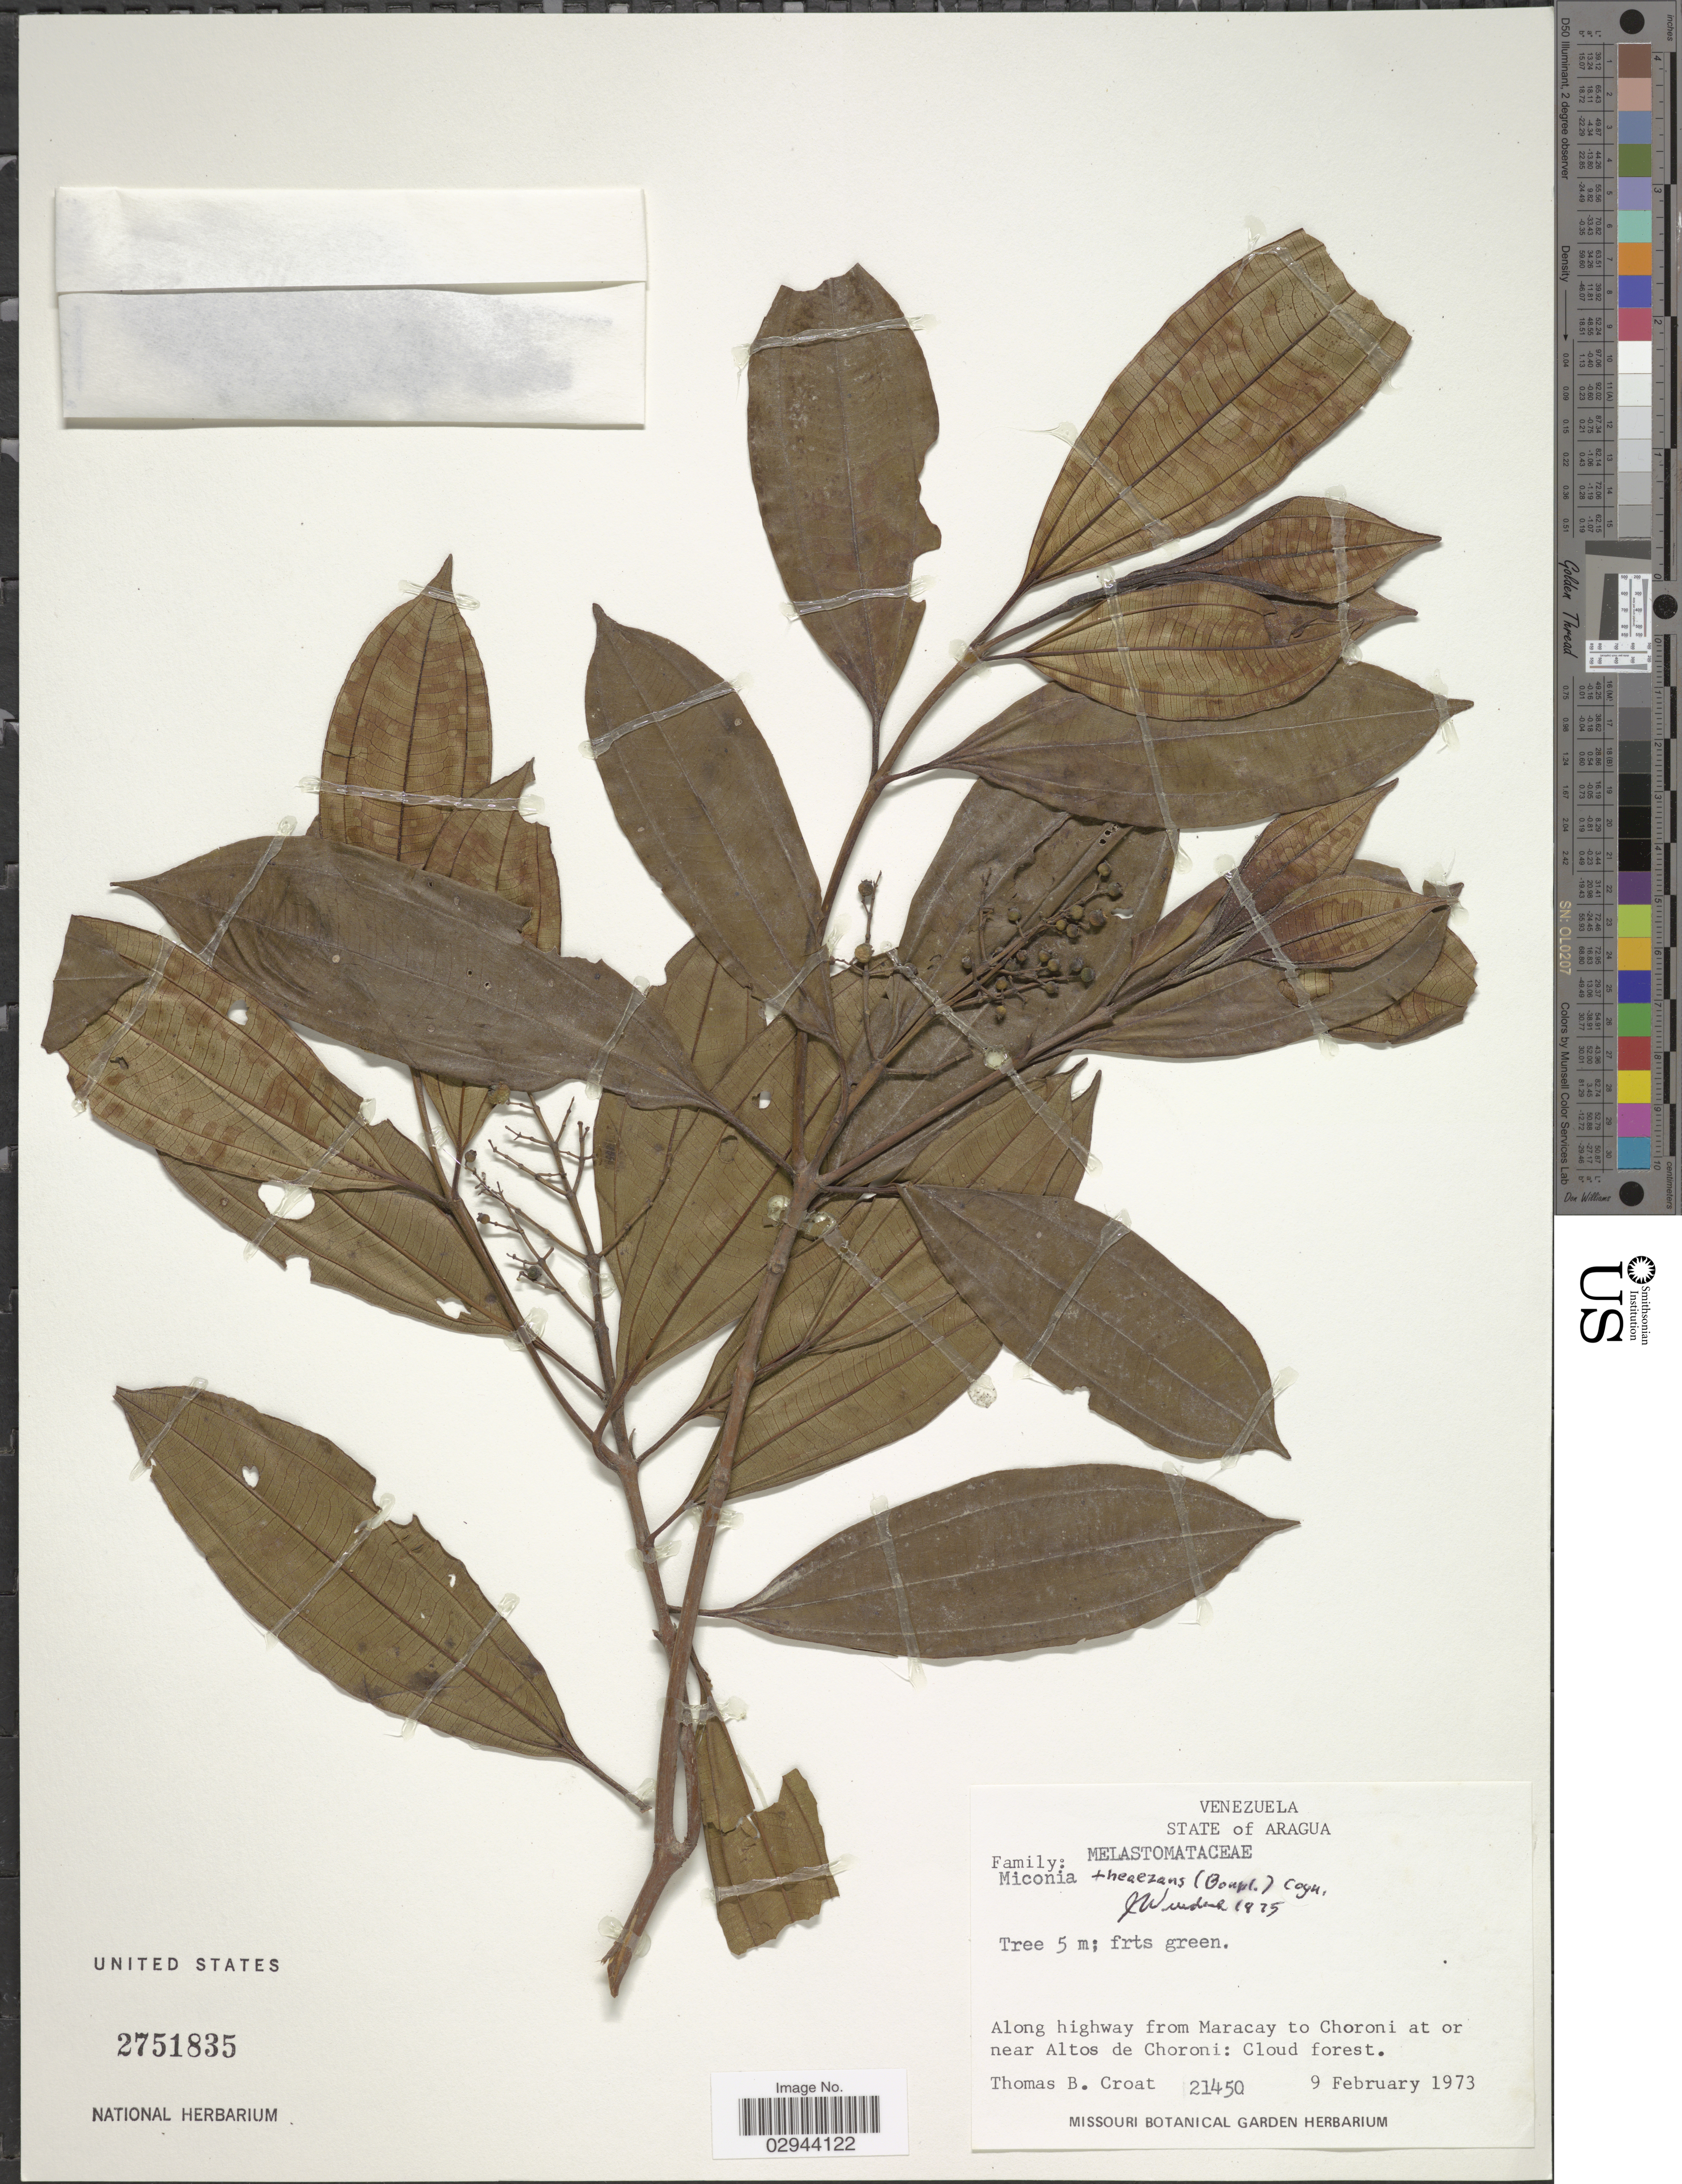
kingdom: Plantae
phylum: Tracheophyta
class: Magnoliopsida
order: Myrtales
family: Melastomataceae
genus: Miconia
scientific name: Miconia theizans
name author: (Bonpl.) Cogn.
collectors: T. B. Croat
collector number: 21450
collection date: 1973-02-09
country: Venezuela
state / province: Aragua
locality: Along highway from Maracay to Choroni at or near Altos de Choroni.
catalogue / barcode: US 2751835